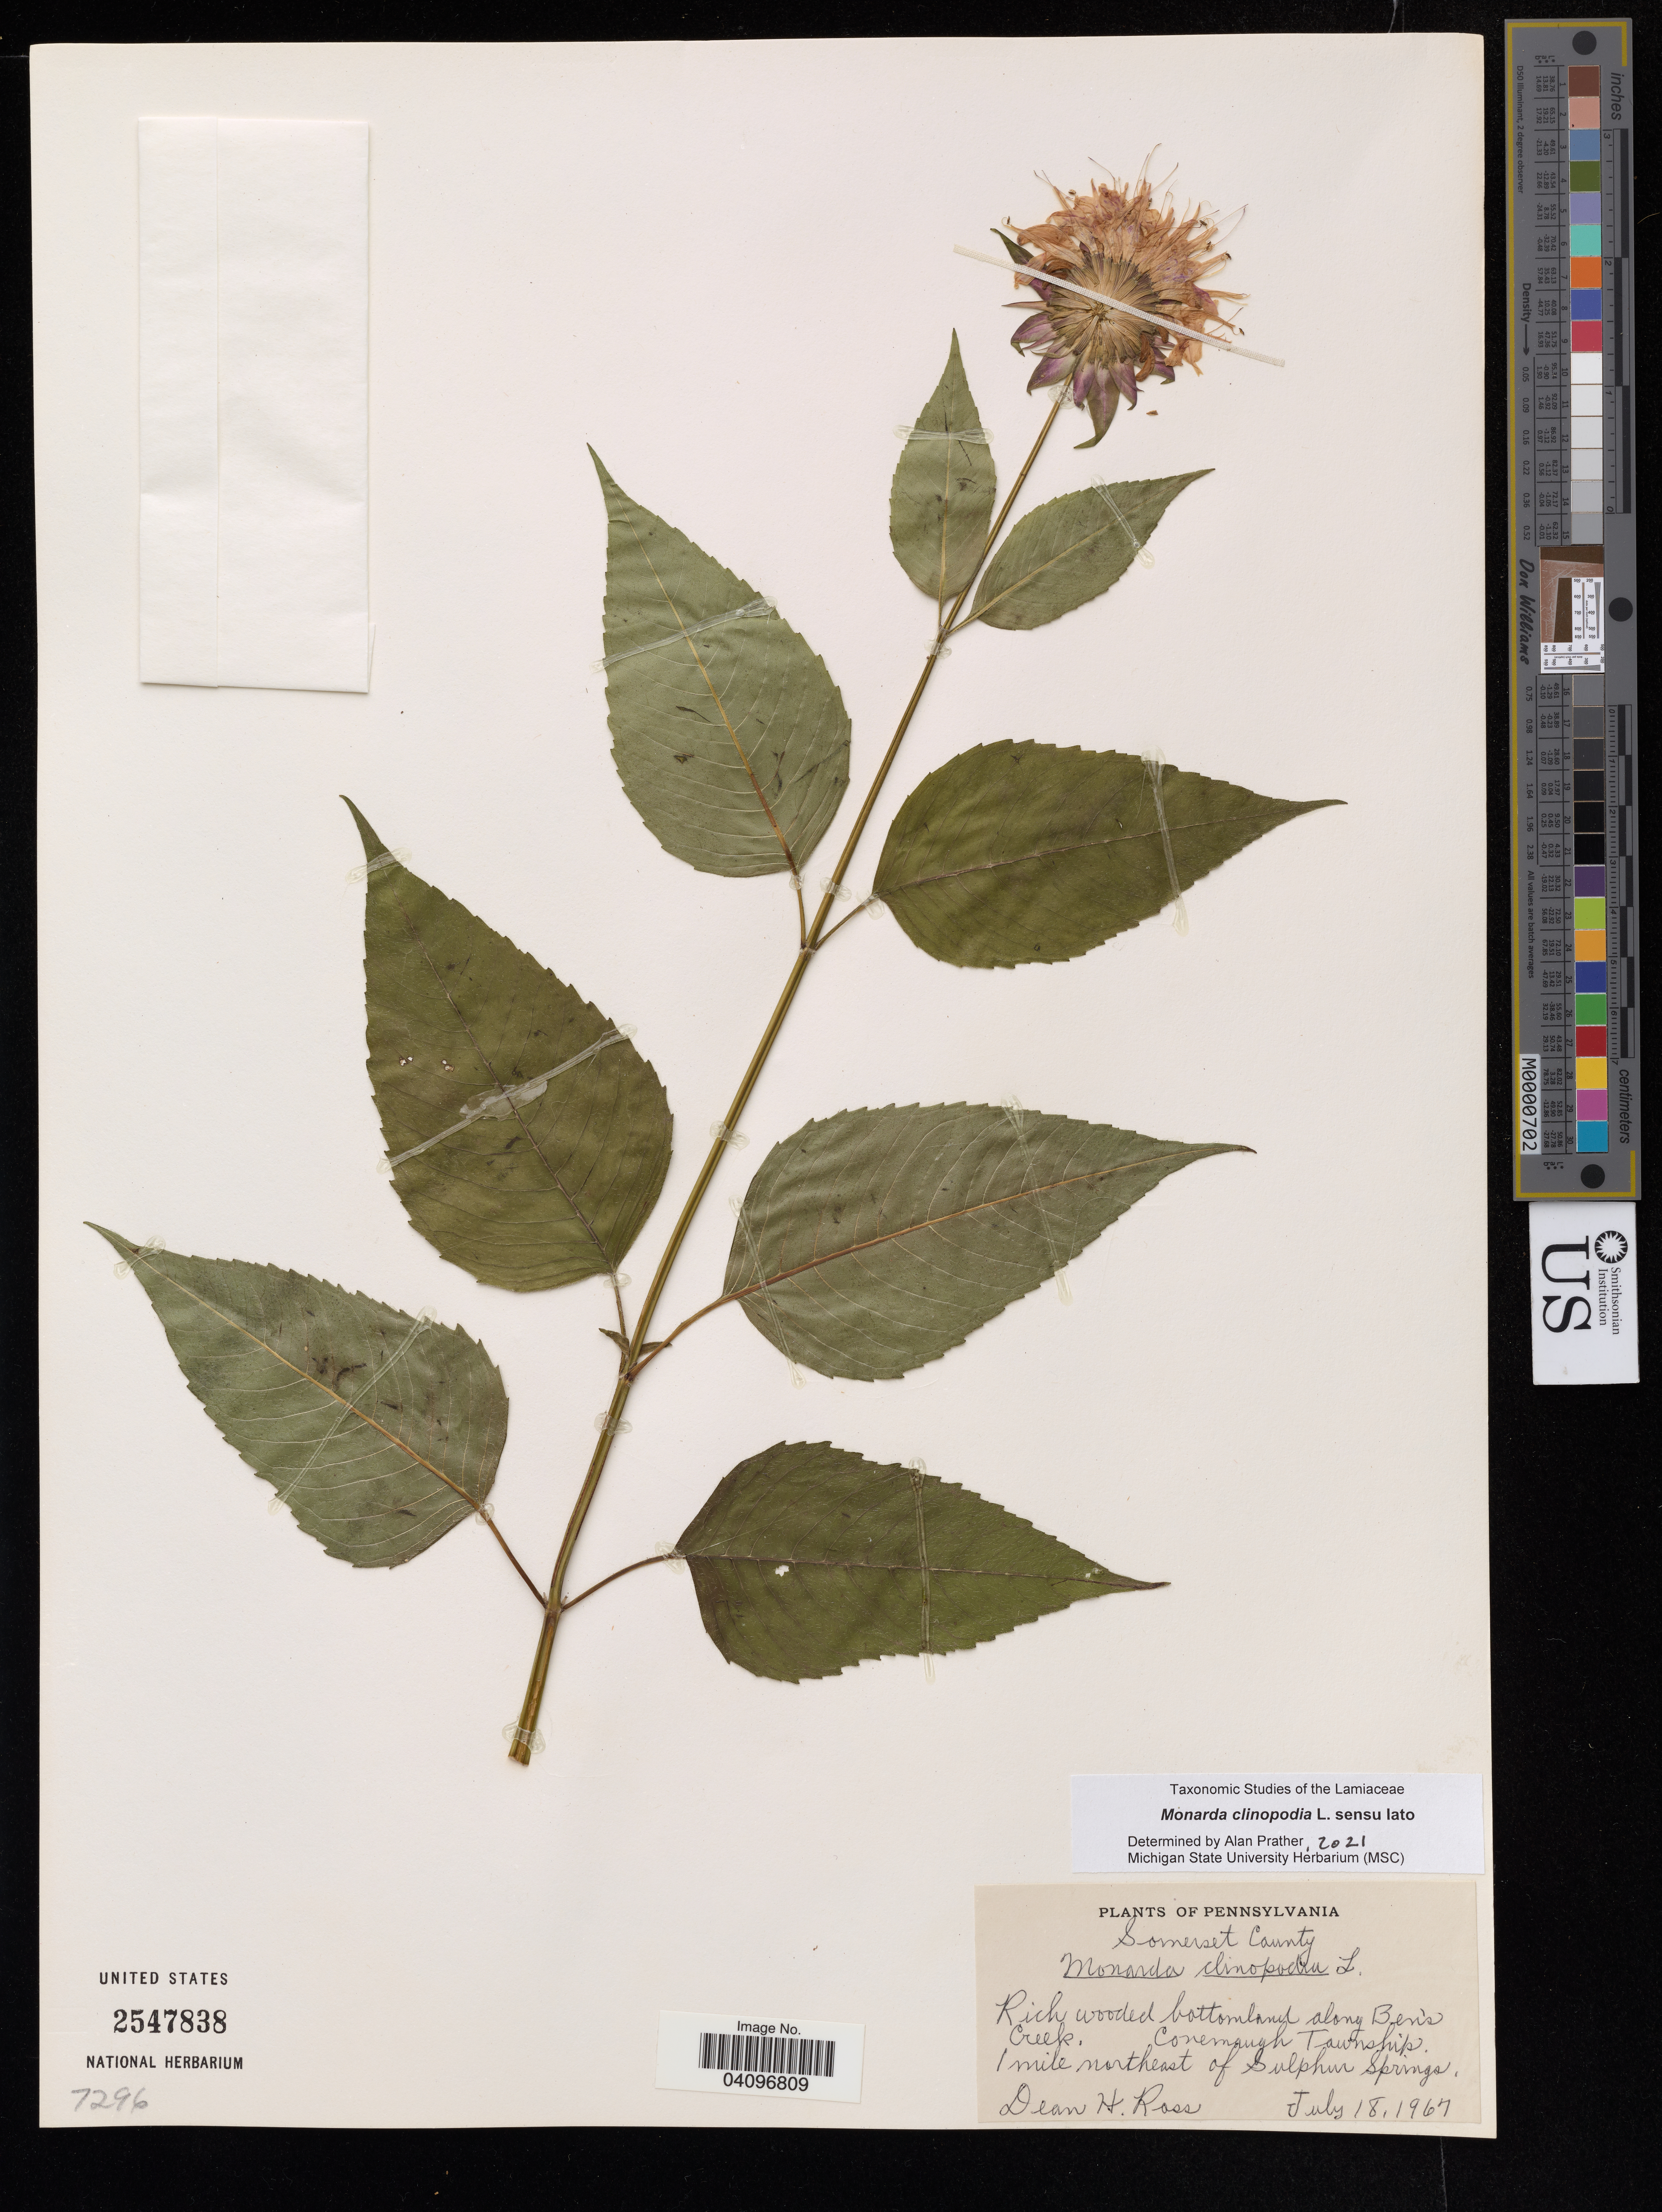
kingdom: Plantae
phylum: Tracheophyta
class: Magnoliopsida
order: Lamiales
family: Lamiaceae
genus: Monarda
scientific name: Monarda clinopodia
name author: L.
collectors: D. Ross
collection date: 1967-07-18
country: United States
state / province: Pennsylvania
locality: Somerset County. Rich wooded bottomland along Ben's Creek. Conemaugh Township. 1 mile northeast of Sulphur Springs.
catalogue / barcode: US 2547838